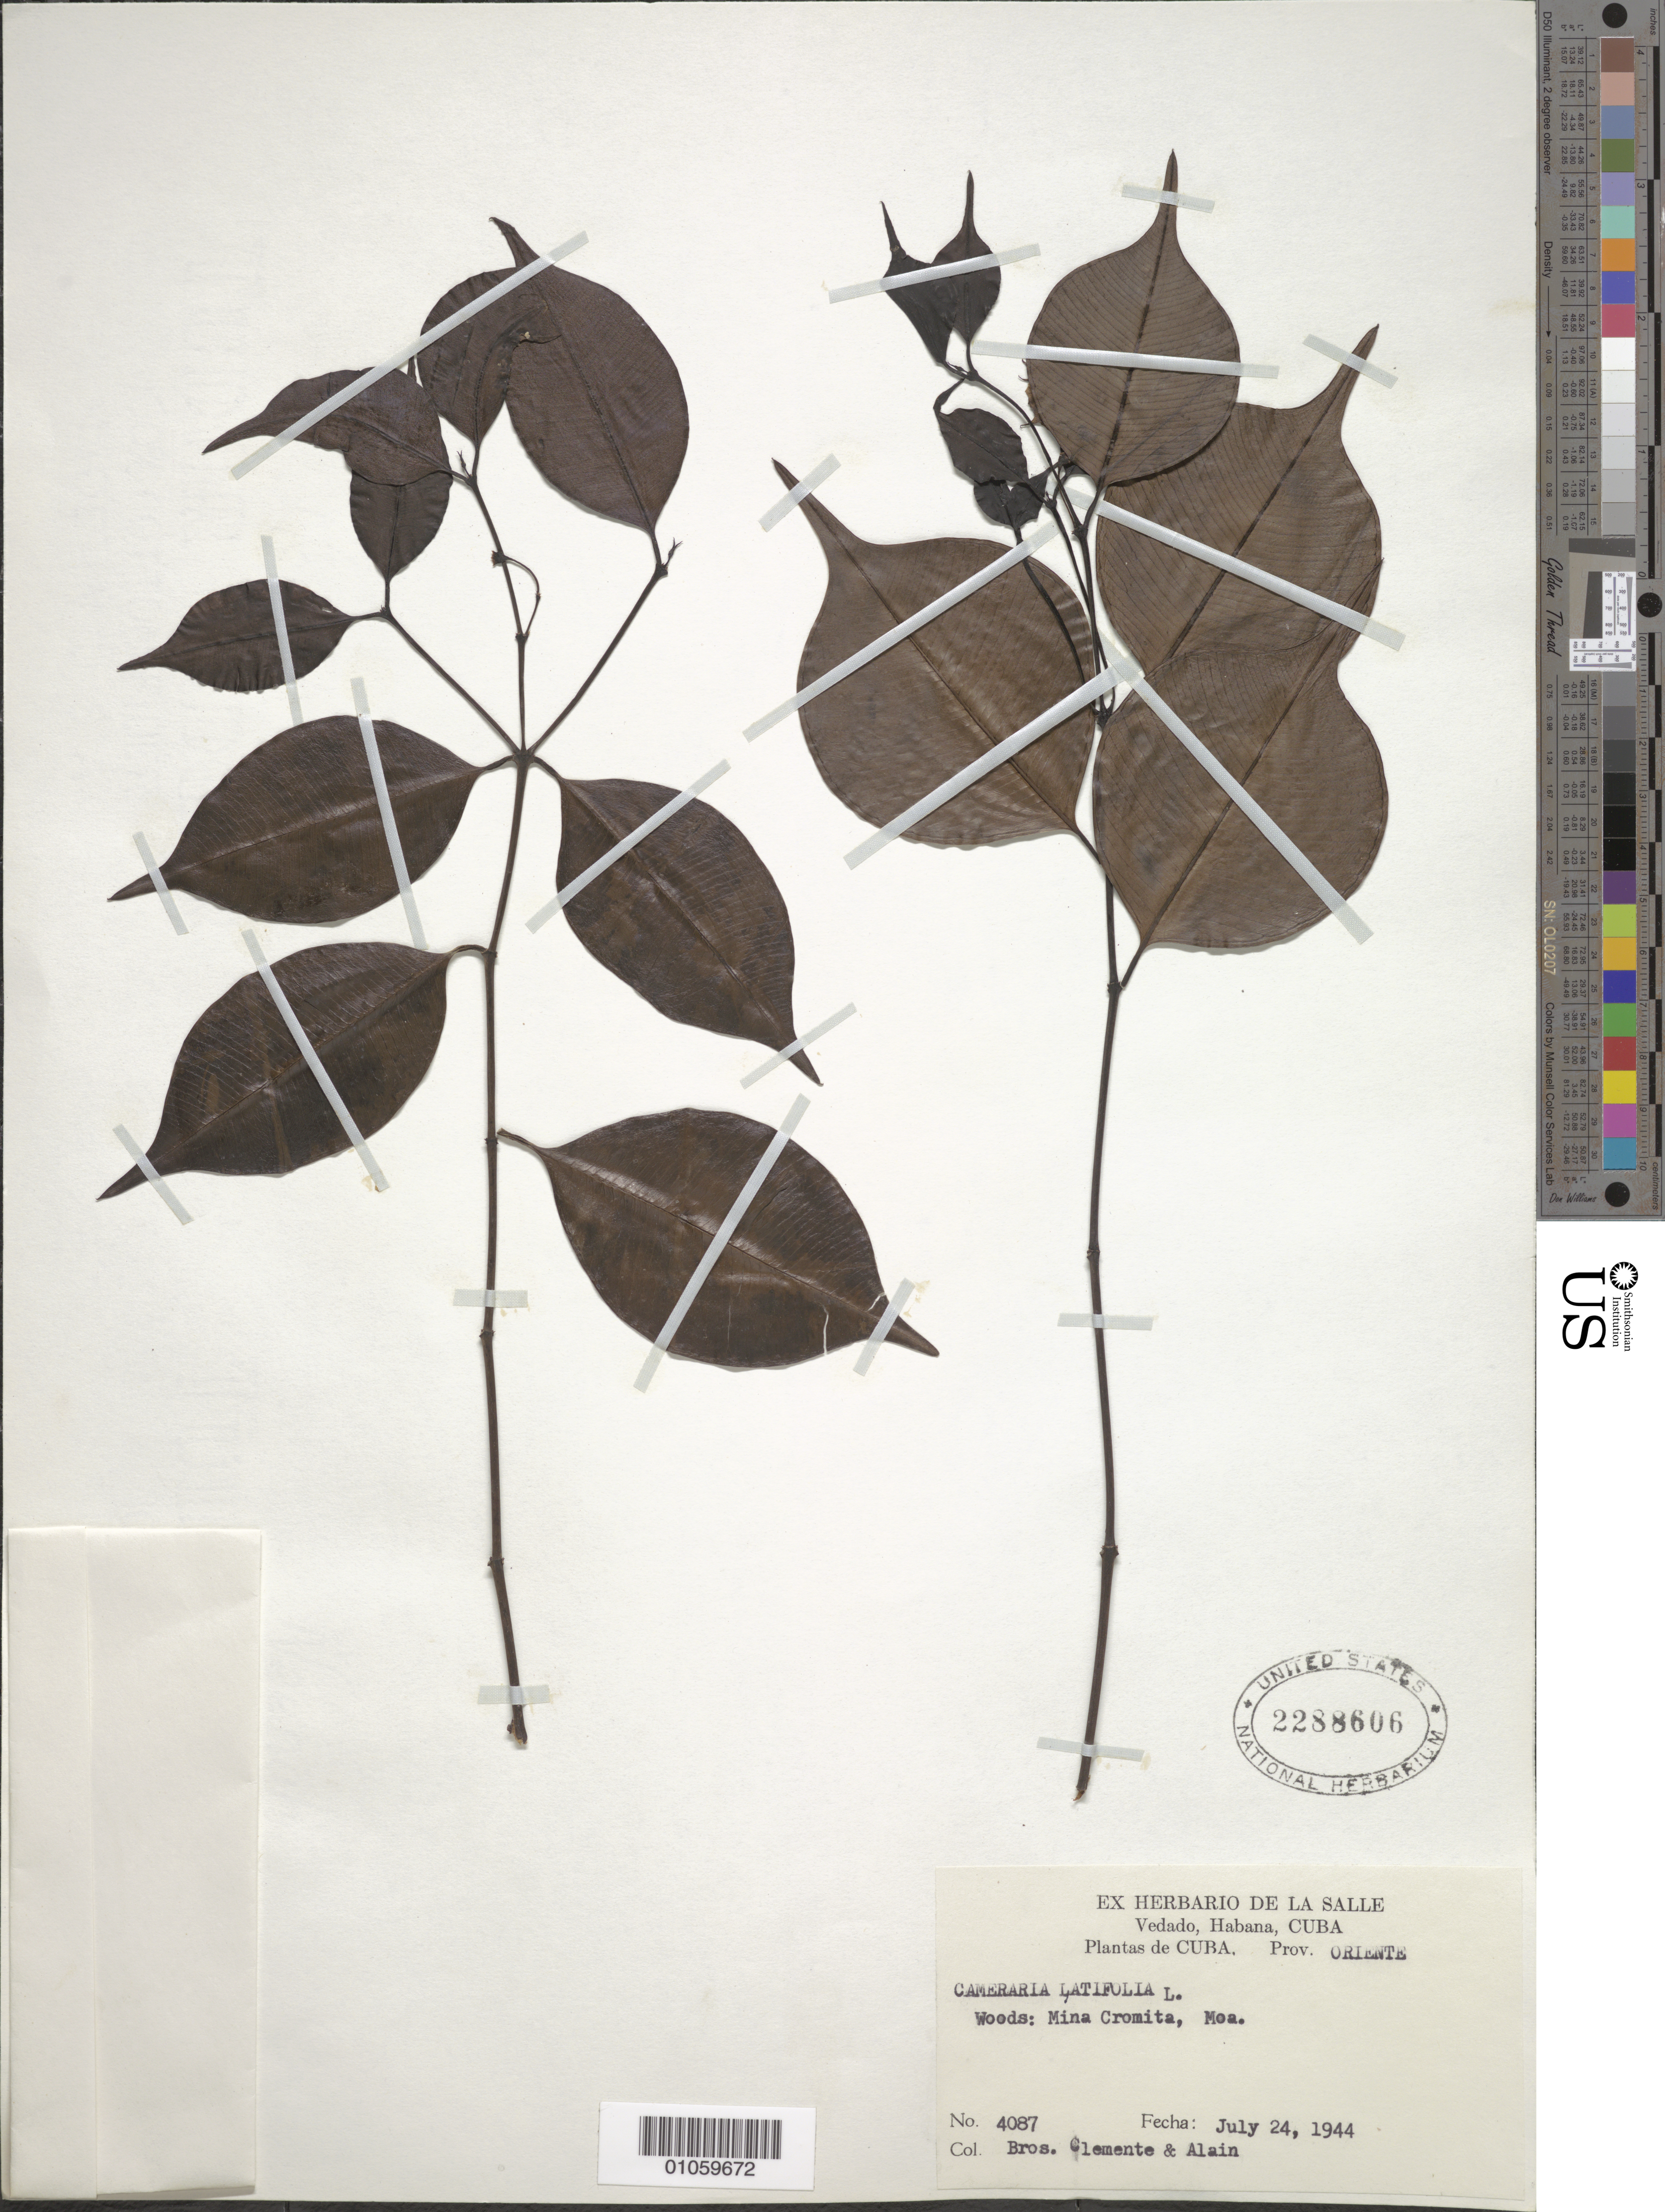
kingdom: Plantae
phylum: Tracheophyta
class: Magnoliopsida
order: Gentianales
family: Apocynaceae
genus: Cameraria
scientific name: Cameraria latifolia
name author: L.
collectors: Bro. Clemente & A. H. Liogier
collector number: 4087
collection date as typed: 24 Jul 1944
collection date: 1944-07-24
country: Cuba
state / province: Holguín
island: Cuba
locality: Mina Cromita, Moa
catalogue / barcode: US 2288606